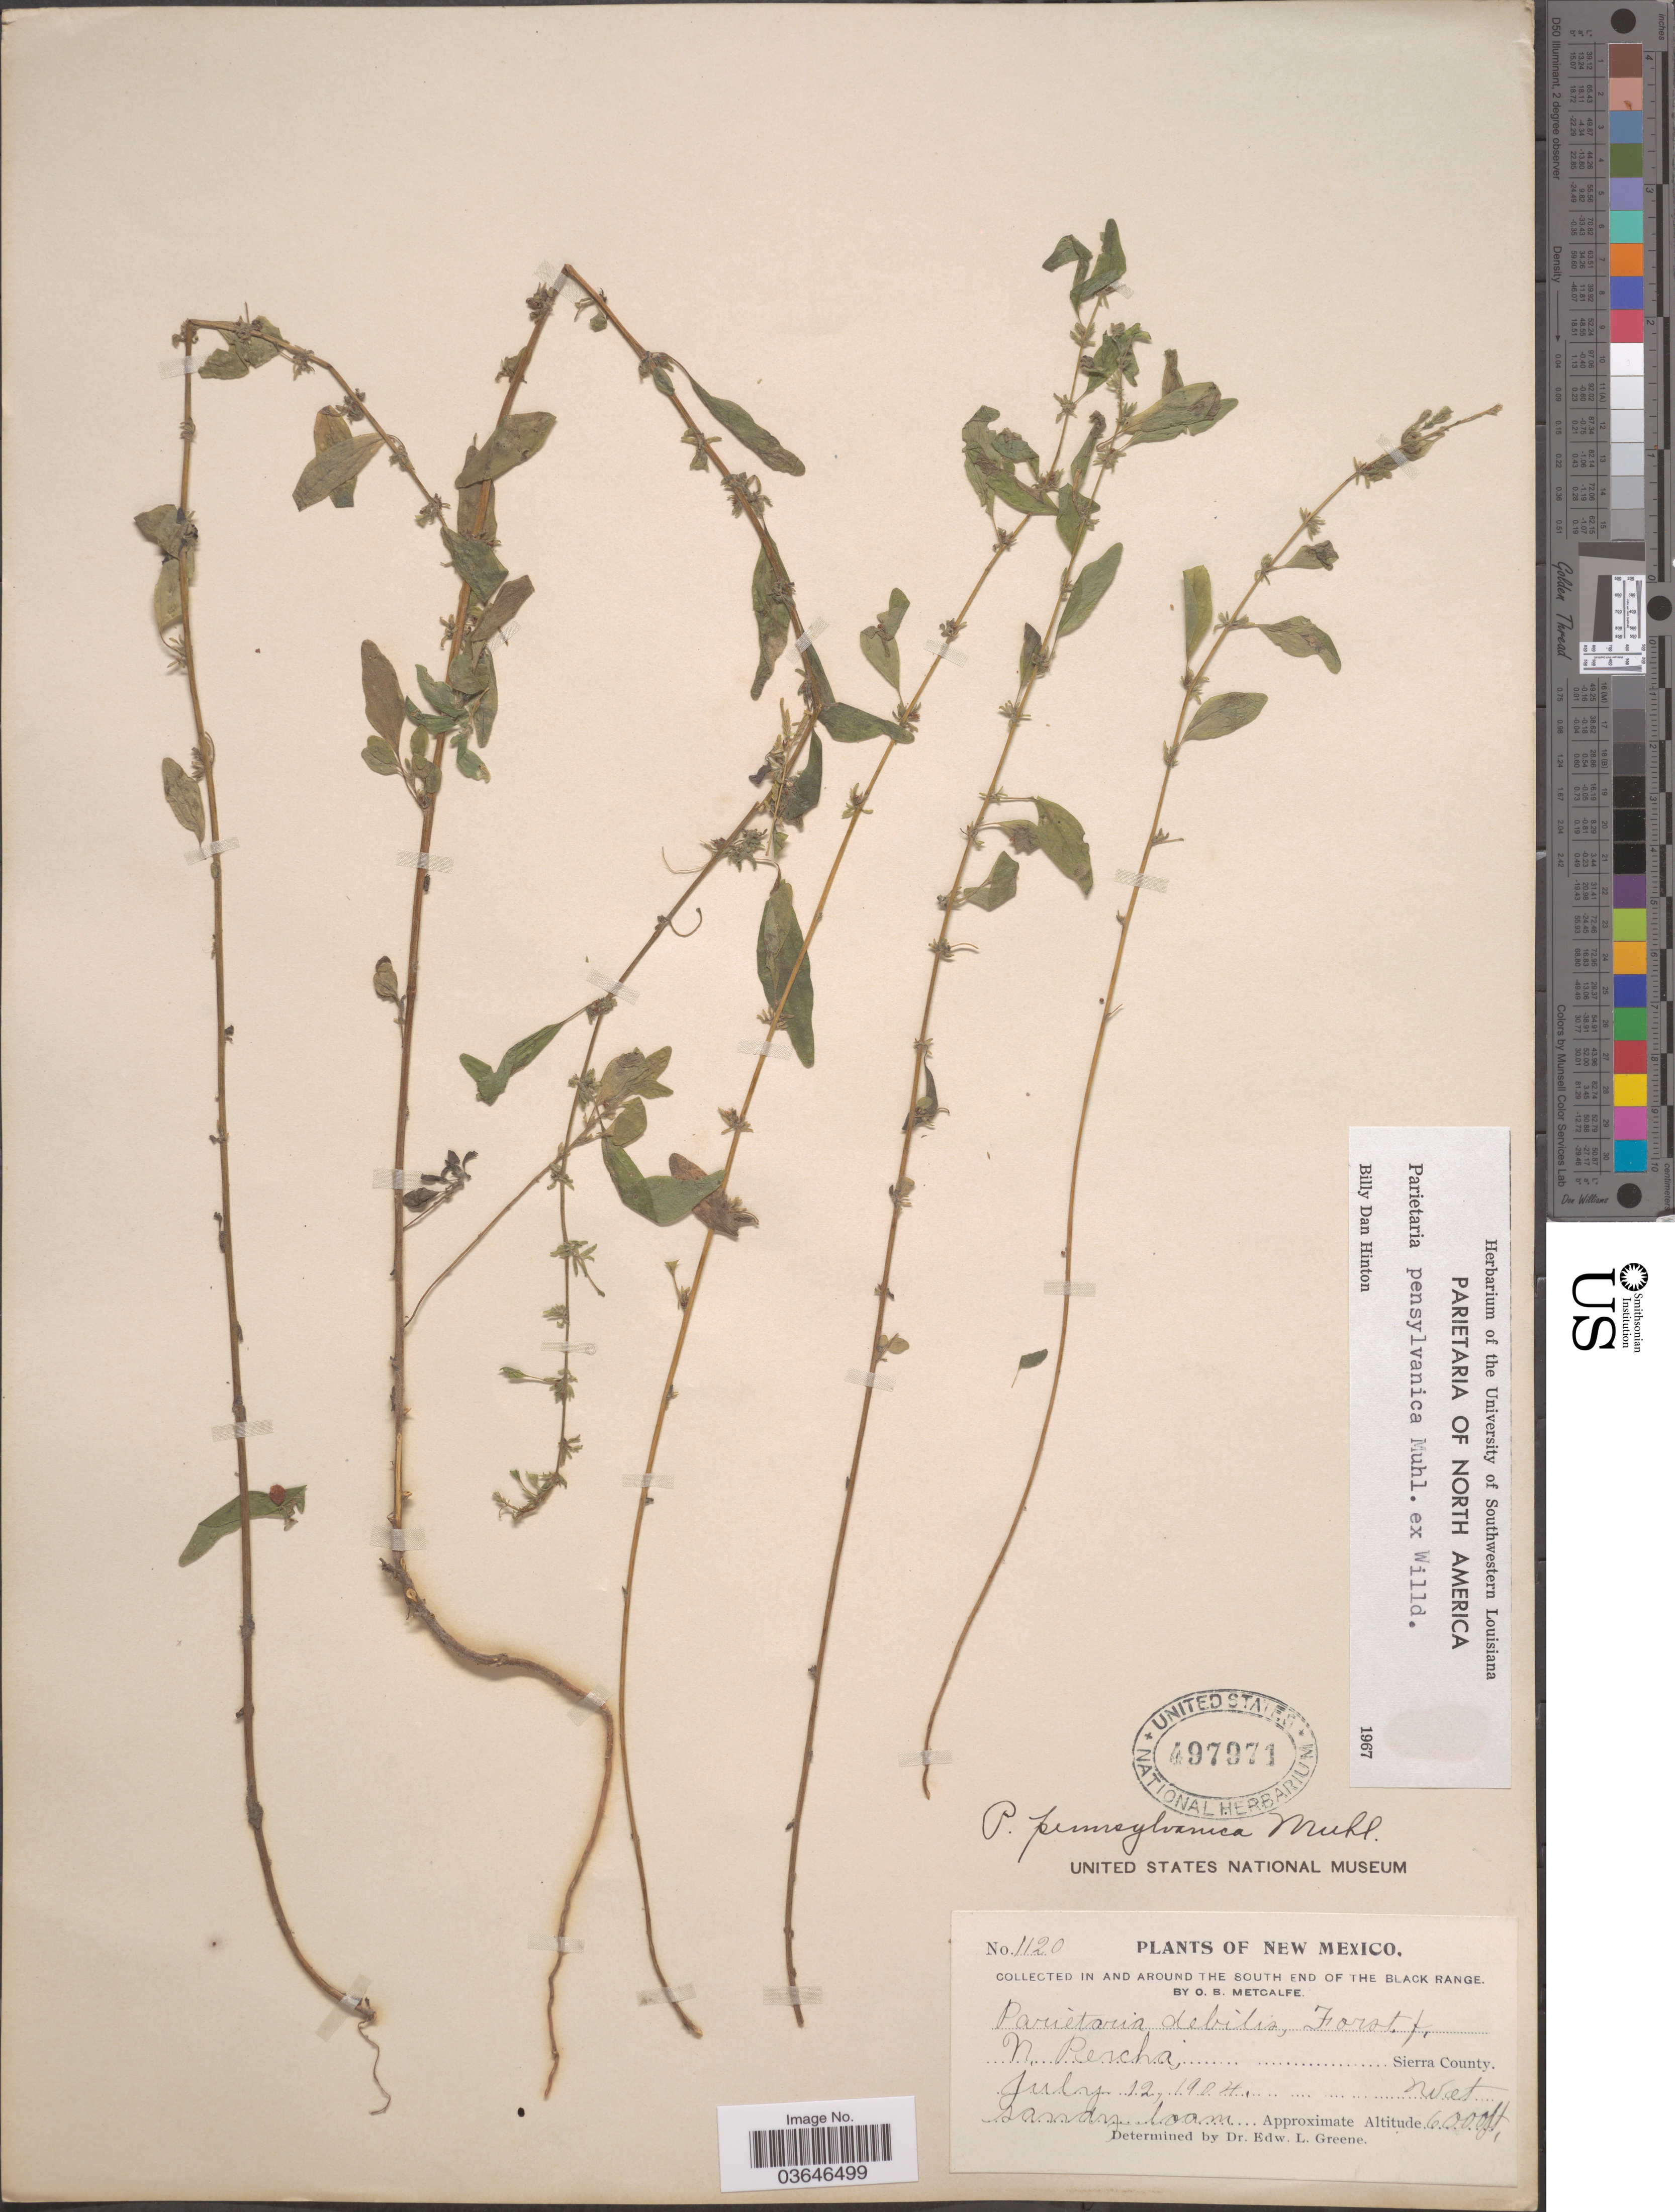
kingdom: Plantae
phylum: Tracheophyta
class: Magnoliopsida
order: Rosales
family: Urticaceae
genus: Parietaria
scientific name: Parietaria pensylvanica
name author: Muhl. ex Willd.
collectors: O. B. Metcalfe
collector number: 1120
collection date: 1904-07-12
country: United States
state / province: New Mexico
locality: In and around the south end of the black range. N. Percha, Sierra County.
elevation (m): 1829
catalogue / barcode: US 497971